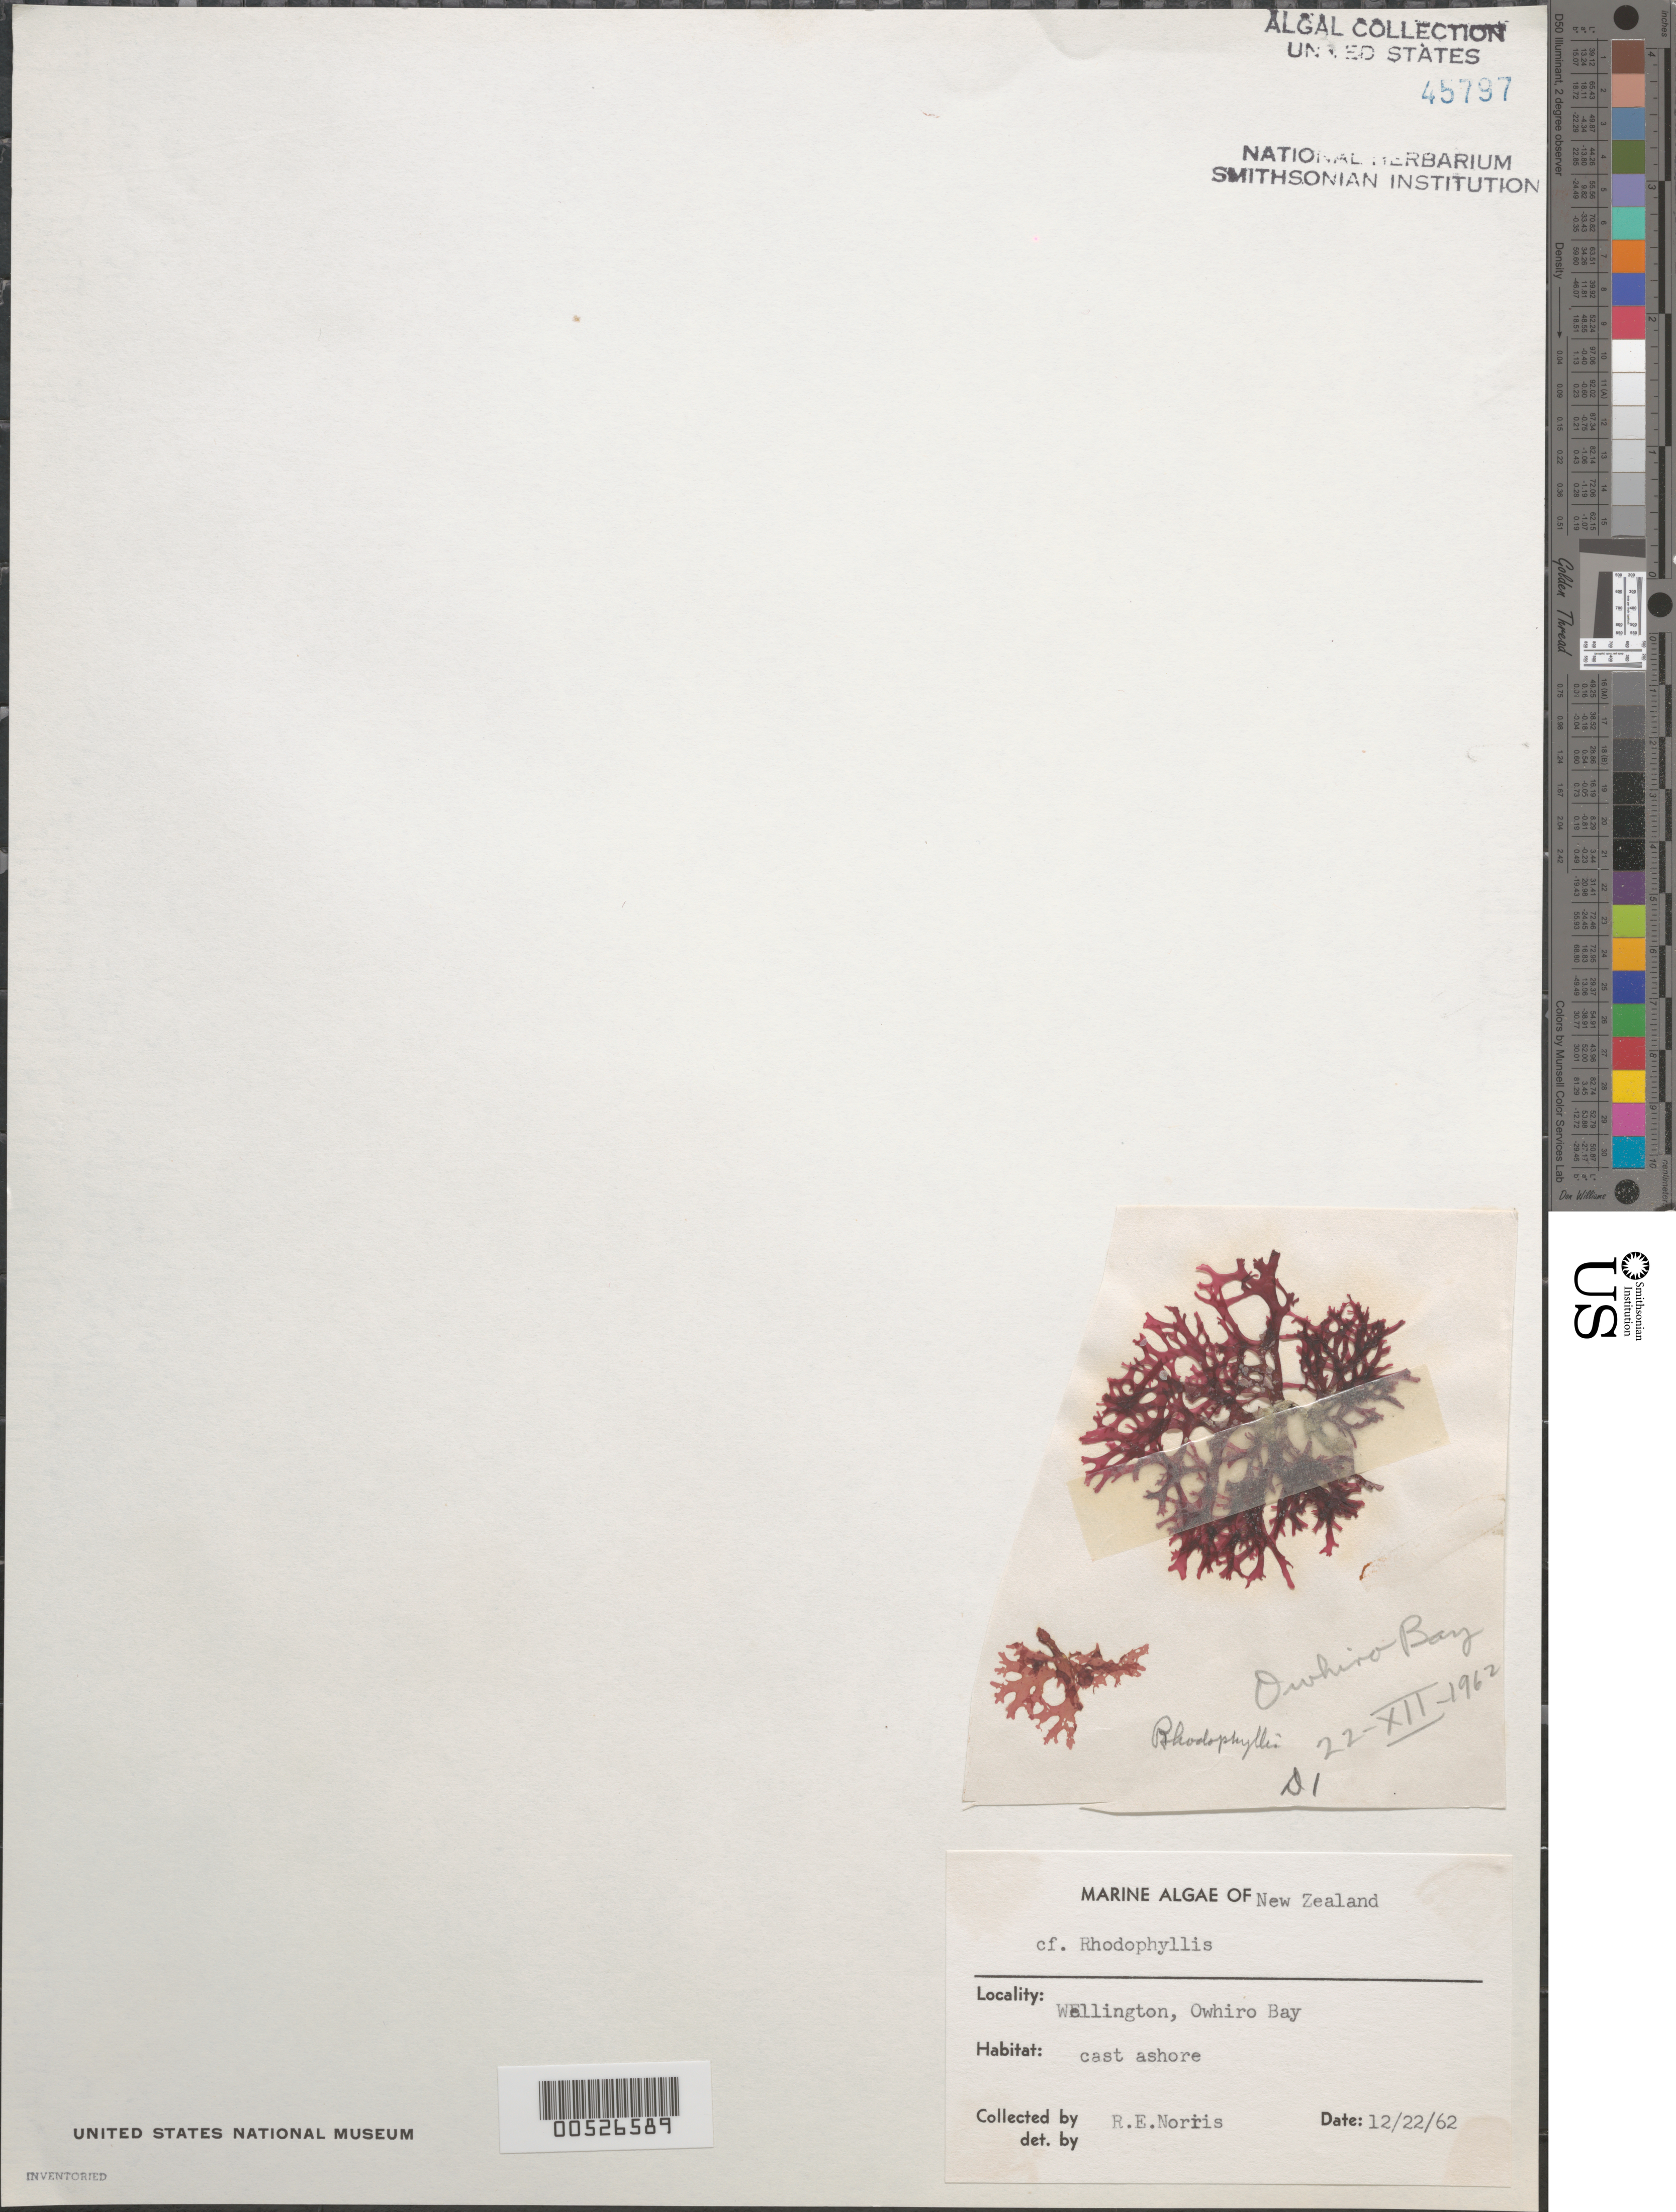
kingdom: Plantae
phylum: Rhodophyta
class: Florideophyceae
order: Gigartinales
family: Cystocloniaceae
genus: Rhodophyllis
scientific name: Rhodophyllis sp.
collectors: R. E. Norris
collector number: D1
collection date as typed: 22 Dec 1962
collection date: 1962-12-22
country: New Zealand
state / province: Wellington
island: North Island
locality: Wellington, Owhiro Bay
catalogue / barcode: US 45797